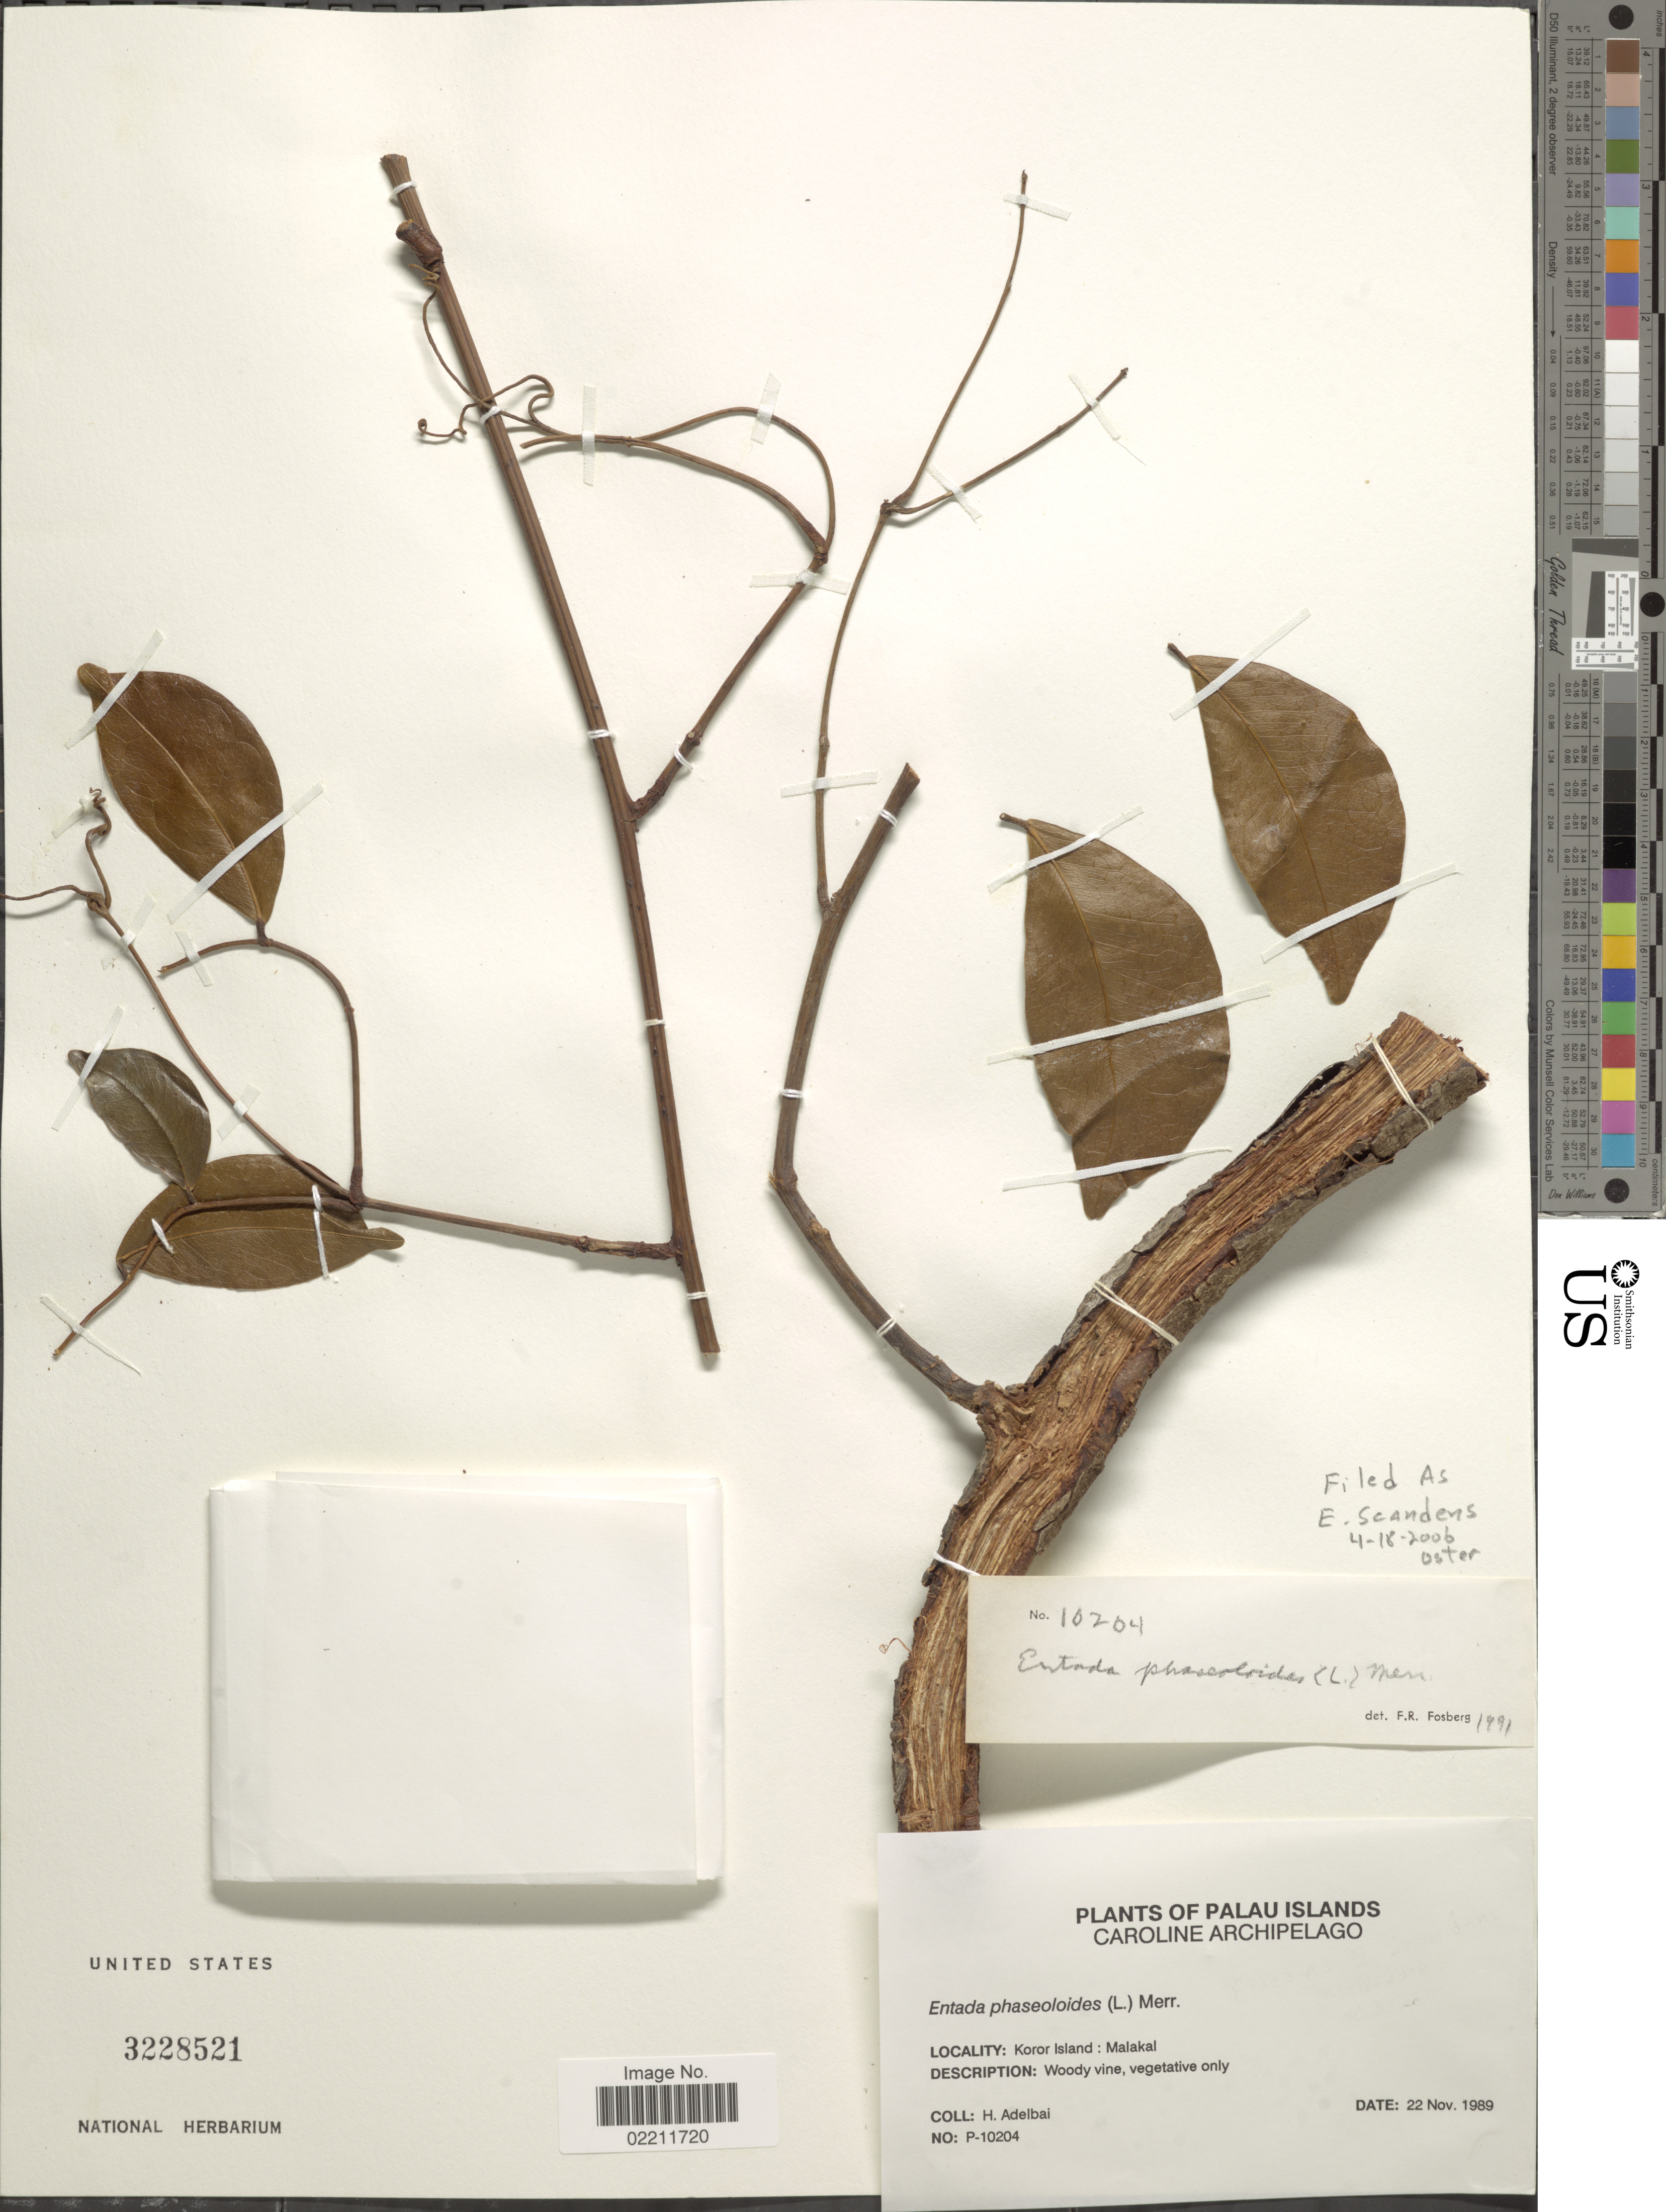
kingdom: Plantae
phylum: Tracheophyta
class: Magnoliopsida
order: Fabales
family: Fabaceae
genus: Entada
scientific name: Entada phaseoloides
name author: (L.) Merr.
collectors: H. Adelbai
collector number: P-10204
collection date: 1989-11-22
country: Palau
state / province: Koror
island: Ngemelachel [Malakal]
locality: Koror Island; Malakal.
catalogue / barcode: US 3228521